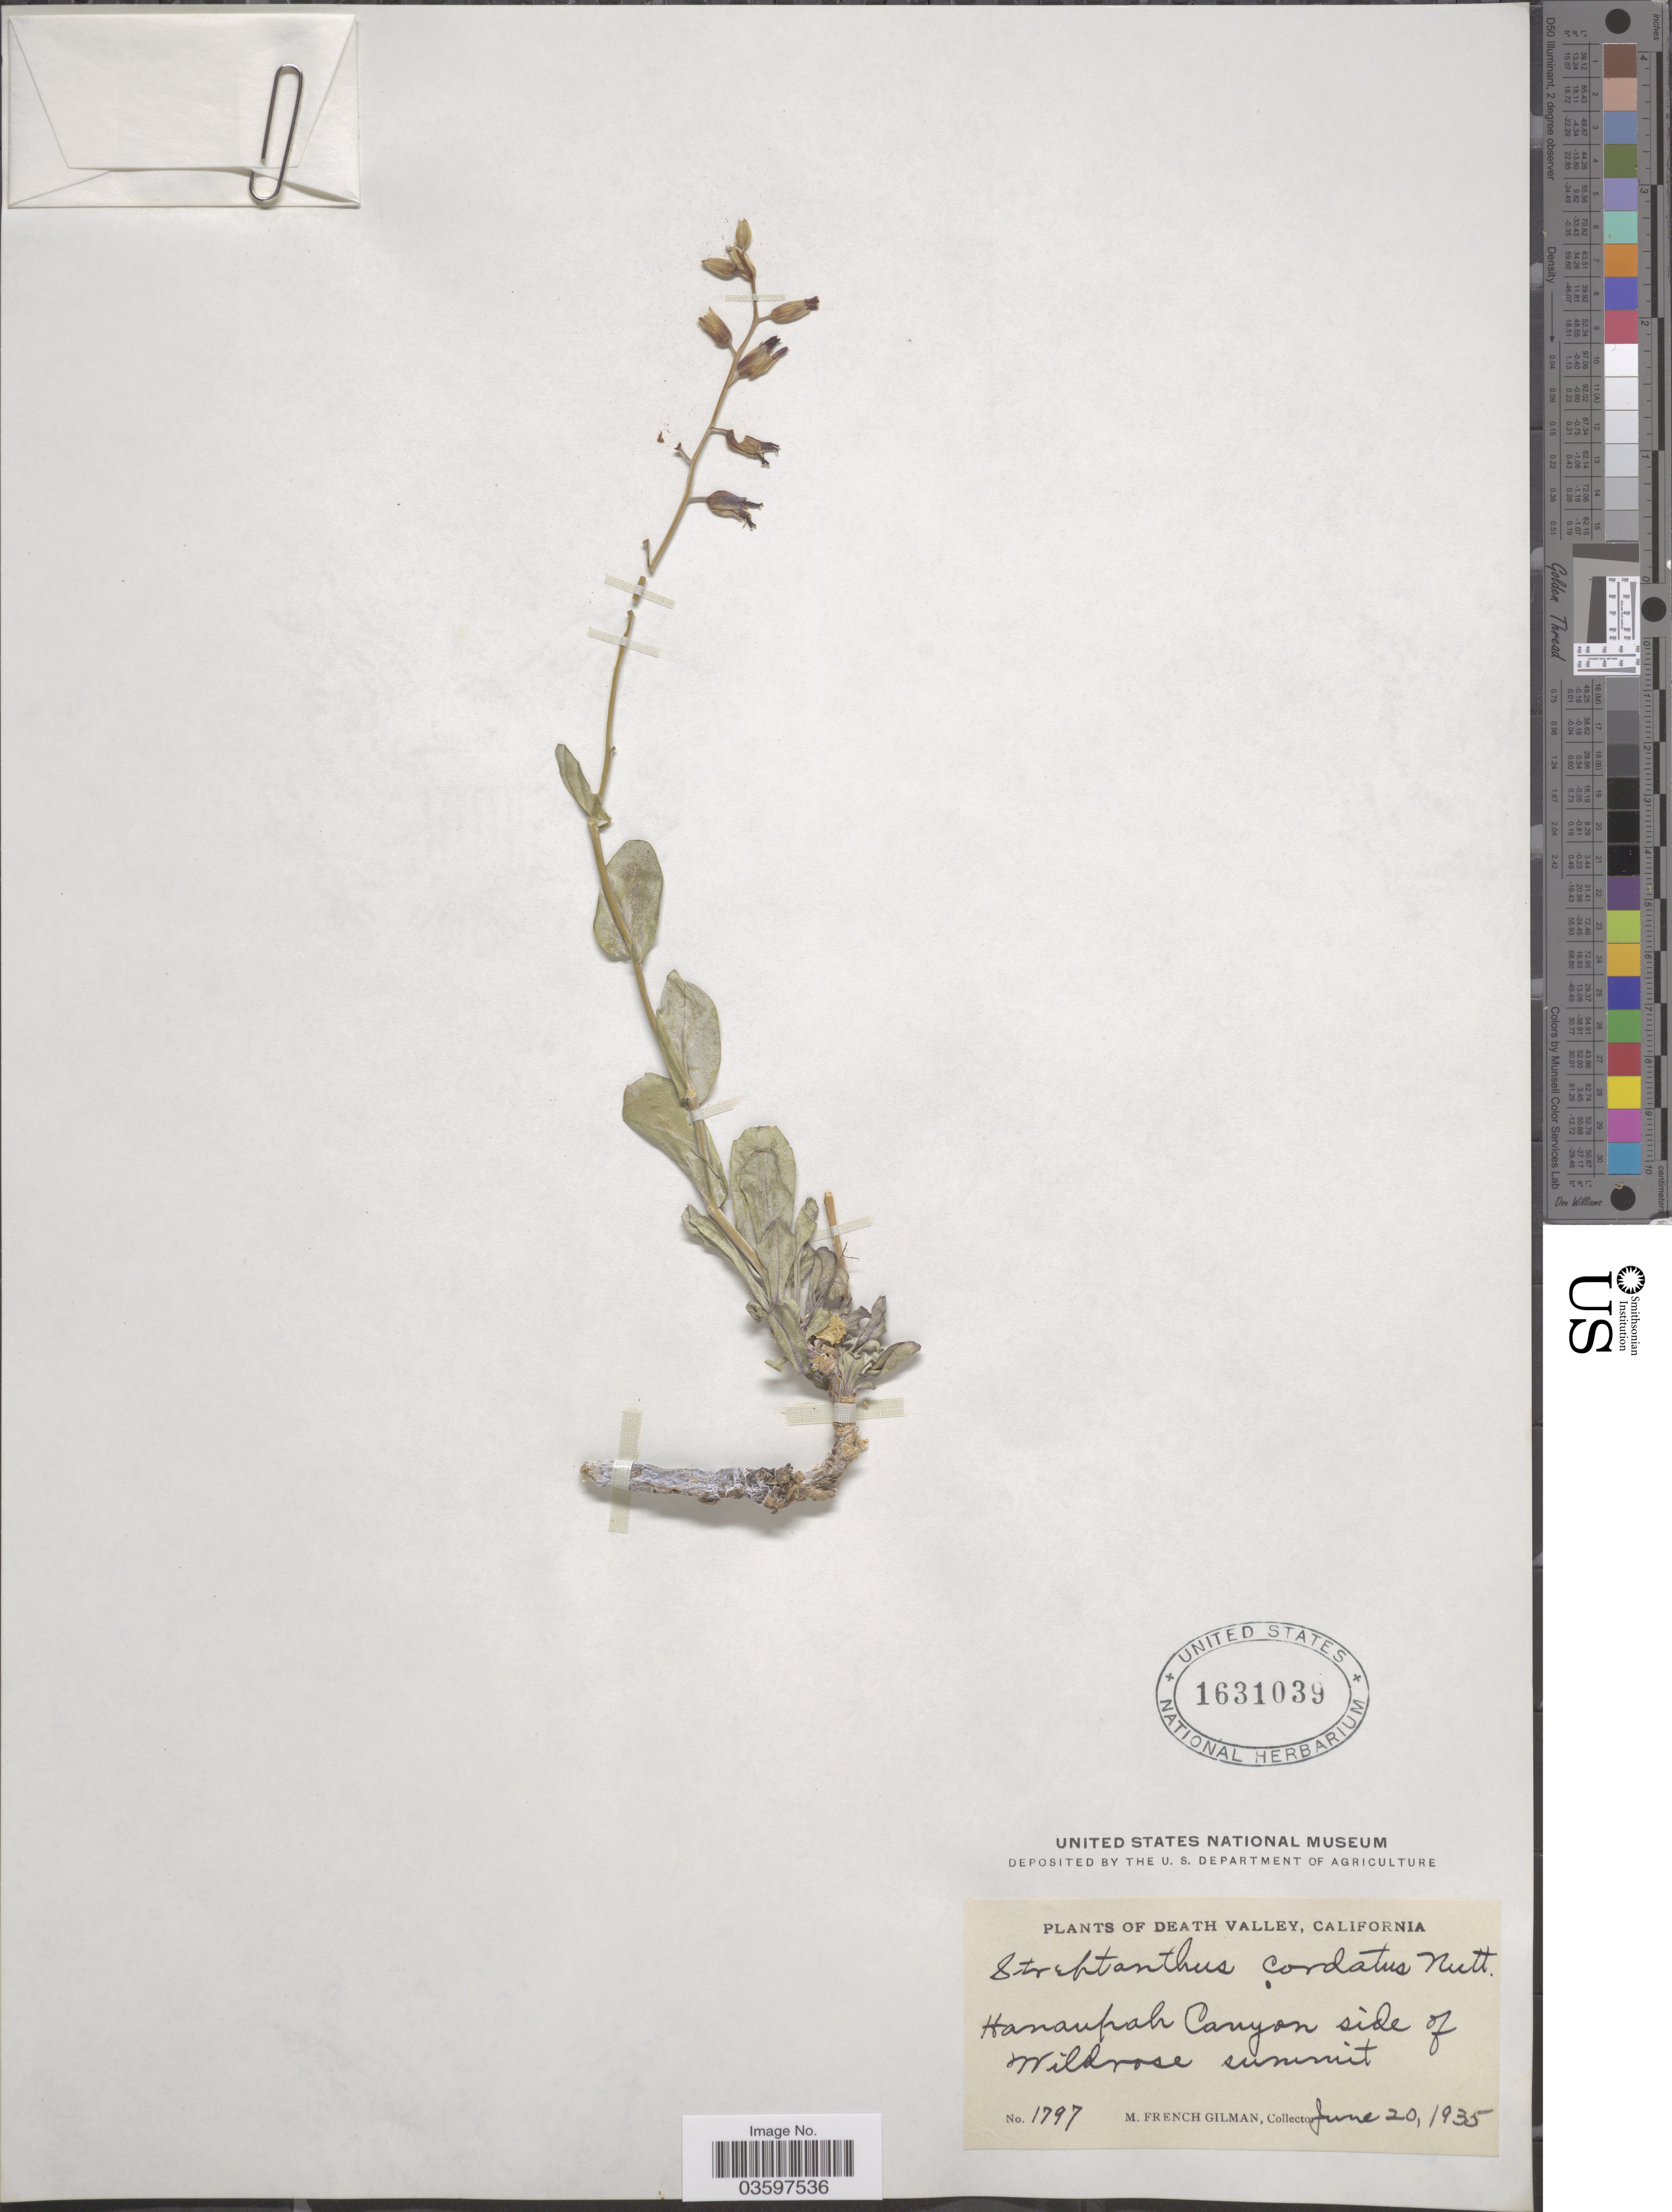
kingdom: Plantae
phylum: Tracheophyta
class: Magnoliopsida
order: Brassicales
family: Brassicaceae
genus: Streptanthus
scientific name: Streptanthus cordatus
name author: Nutt. ex Torr. & A. Gray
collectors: M. F. Gilman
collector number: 1797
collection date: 1935-06-20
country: United States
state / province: California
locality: Death Valley. Hananpah Canyon side of Wildrose summit.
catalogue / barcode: US 1631039